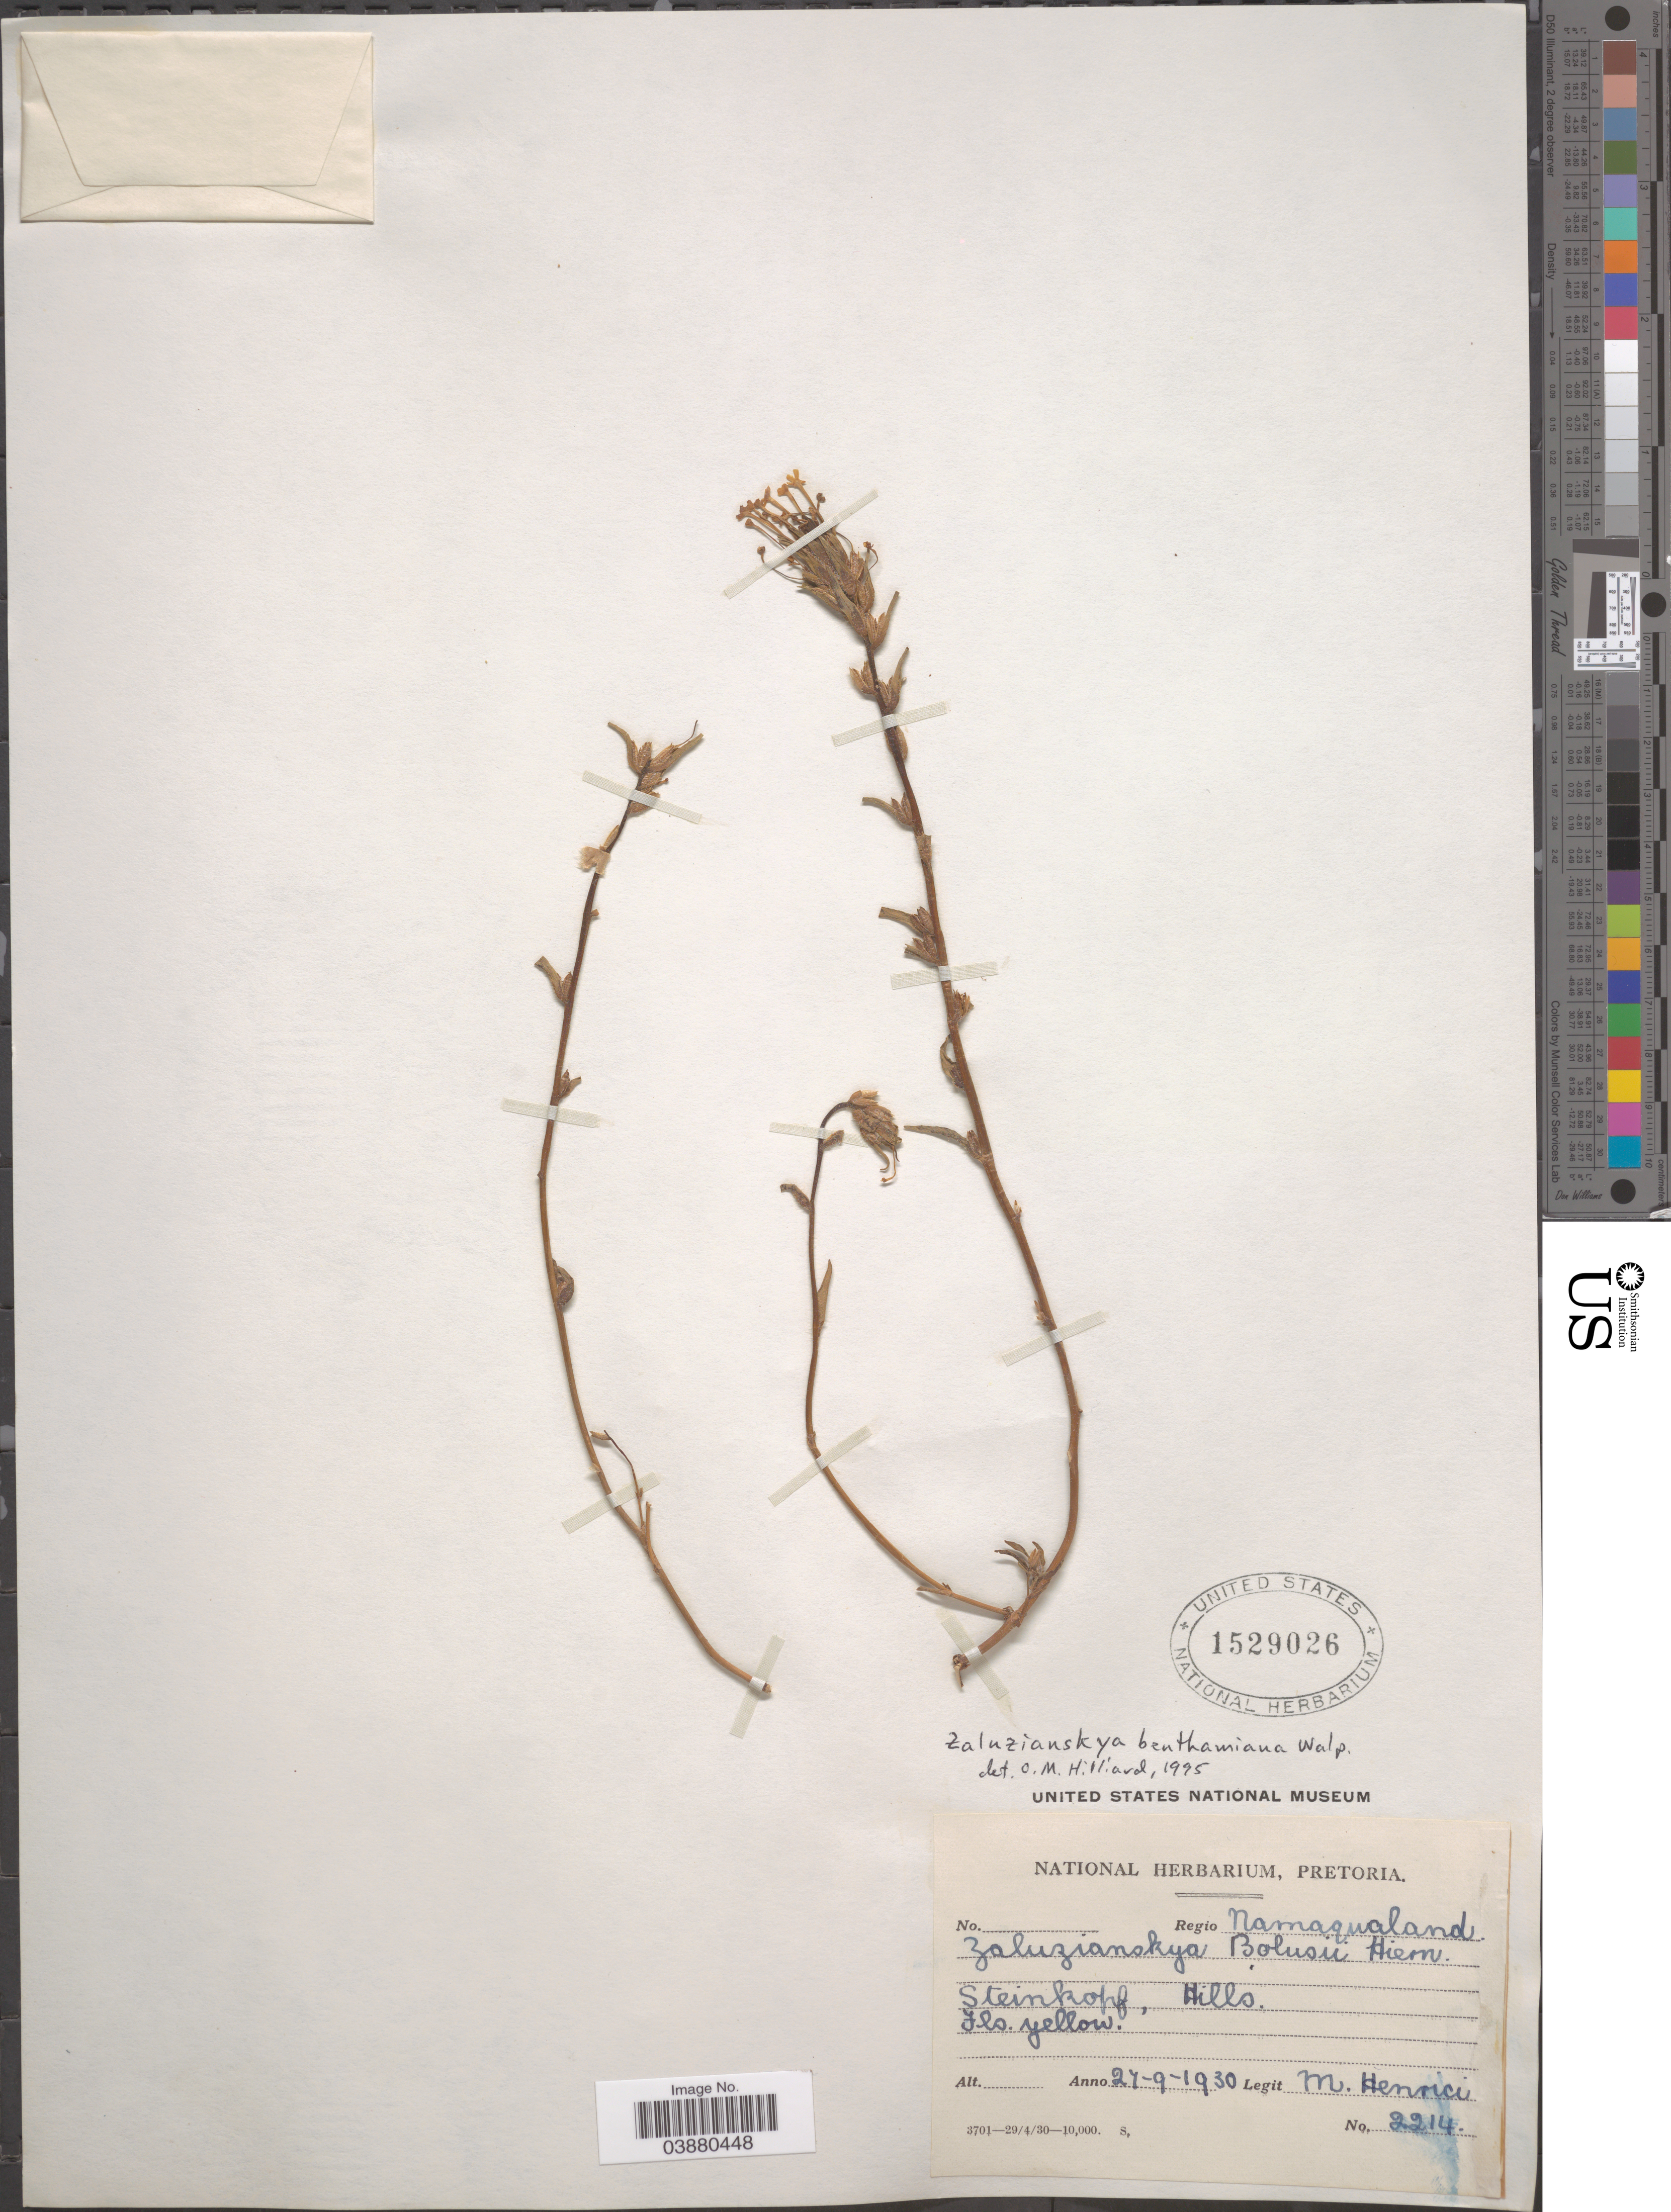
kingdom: Plantae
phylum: Tracheophyta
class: Magnoliopsida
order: Lamiales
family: Scrophulariaceae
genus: Zaluzianskya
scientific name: Zaluzianskya benthamiana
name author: Walp.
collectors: M. Henrici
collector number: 2214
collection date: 1930-09-27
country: South Africa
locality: Regio Namaqualand. Steinkopf, Hills.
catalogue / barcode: US 1529026